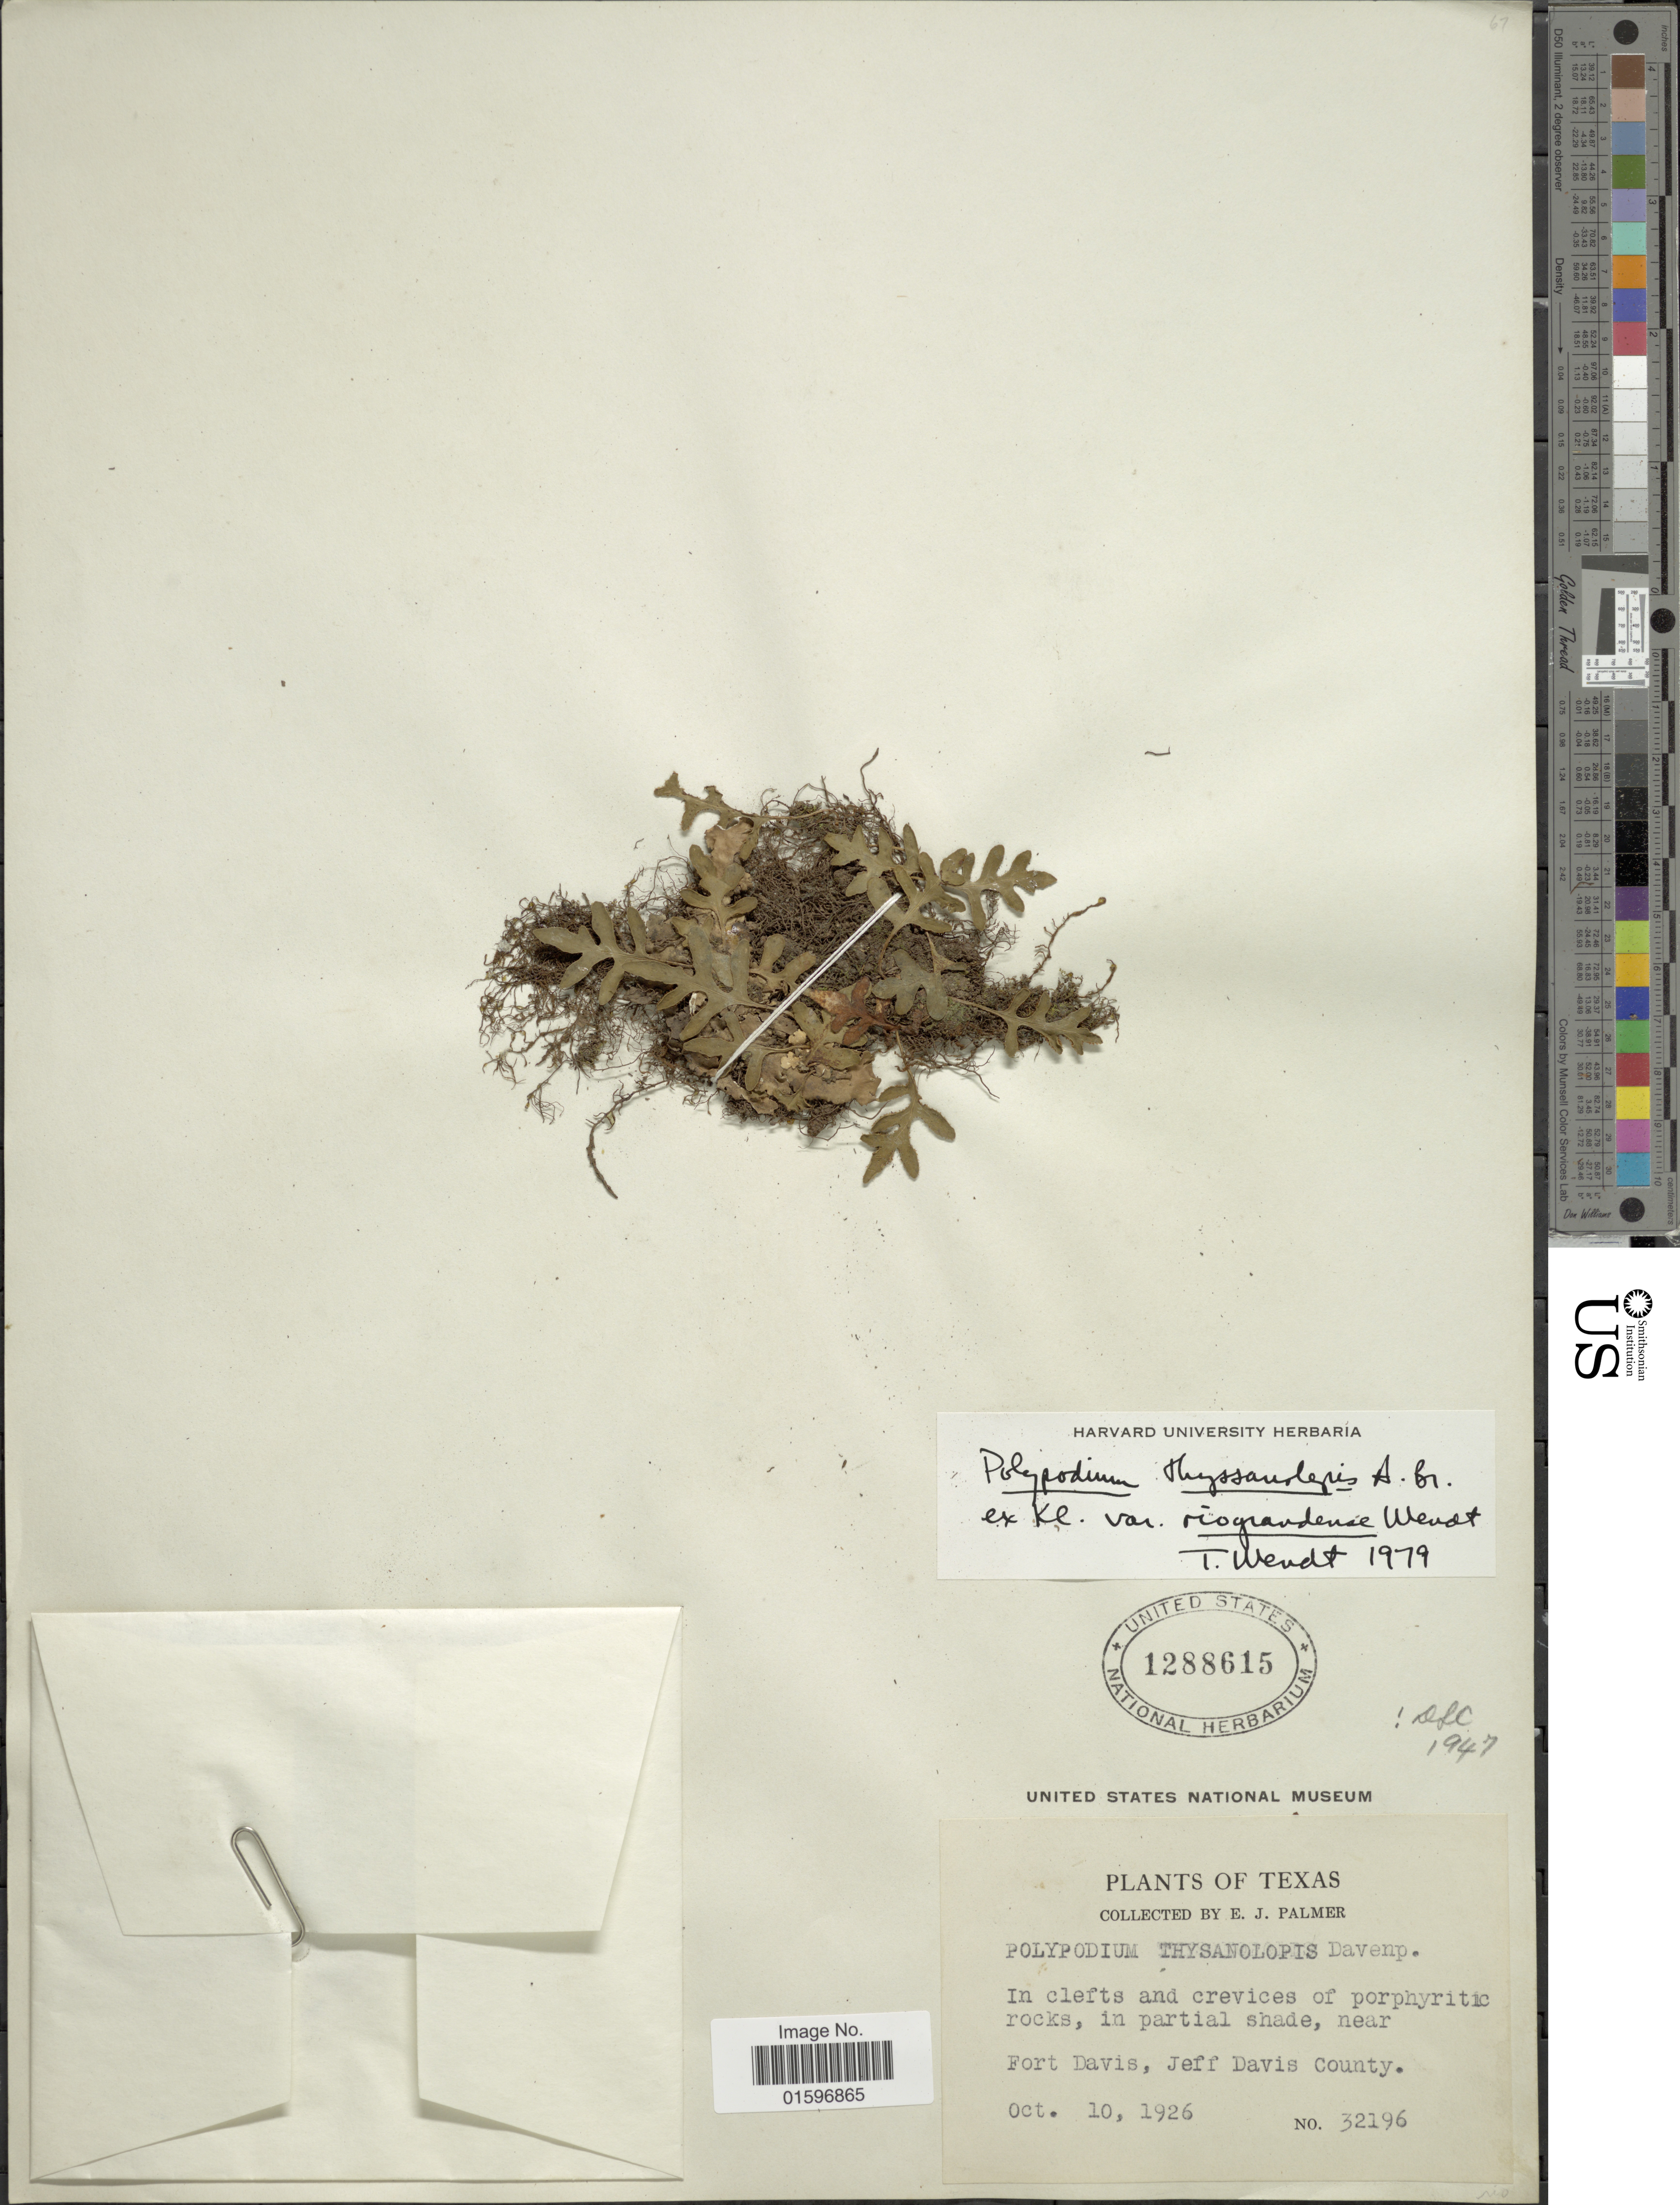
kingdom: Plantae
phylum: Tracheophyta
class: Polypodiopsida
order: Polypodiales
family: Polypodiaceae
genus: Pleopeltis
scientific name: Pleopeltis thyssanolepis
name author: (A. Braun ex Klotzsch) E.G. Andrews & Windham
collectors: E. J. Palmer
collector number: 32196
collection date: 1926-10-10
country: United States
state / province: Texas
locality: Texas, in clefts and crevices of porphyritic, rocks, in partial shade, near Fort Davis, Jeff Davis County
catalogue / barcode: US 1288615